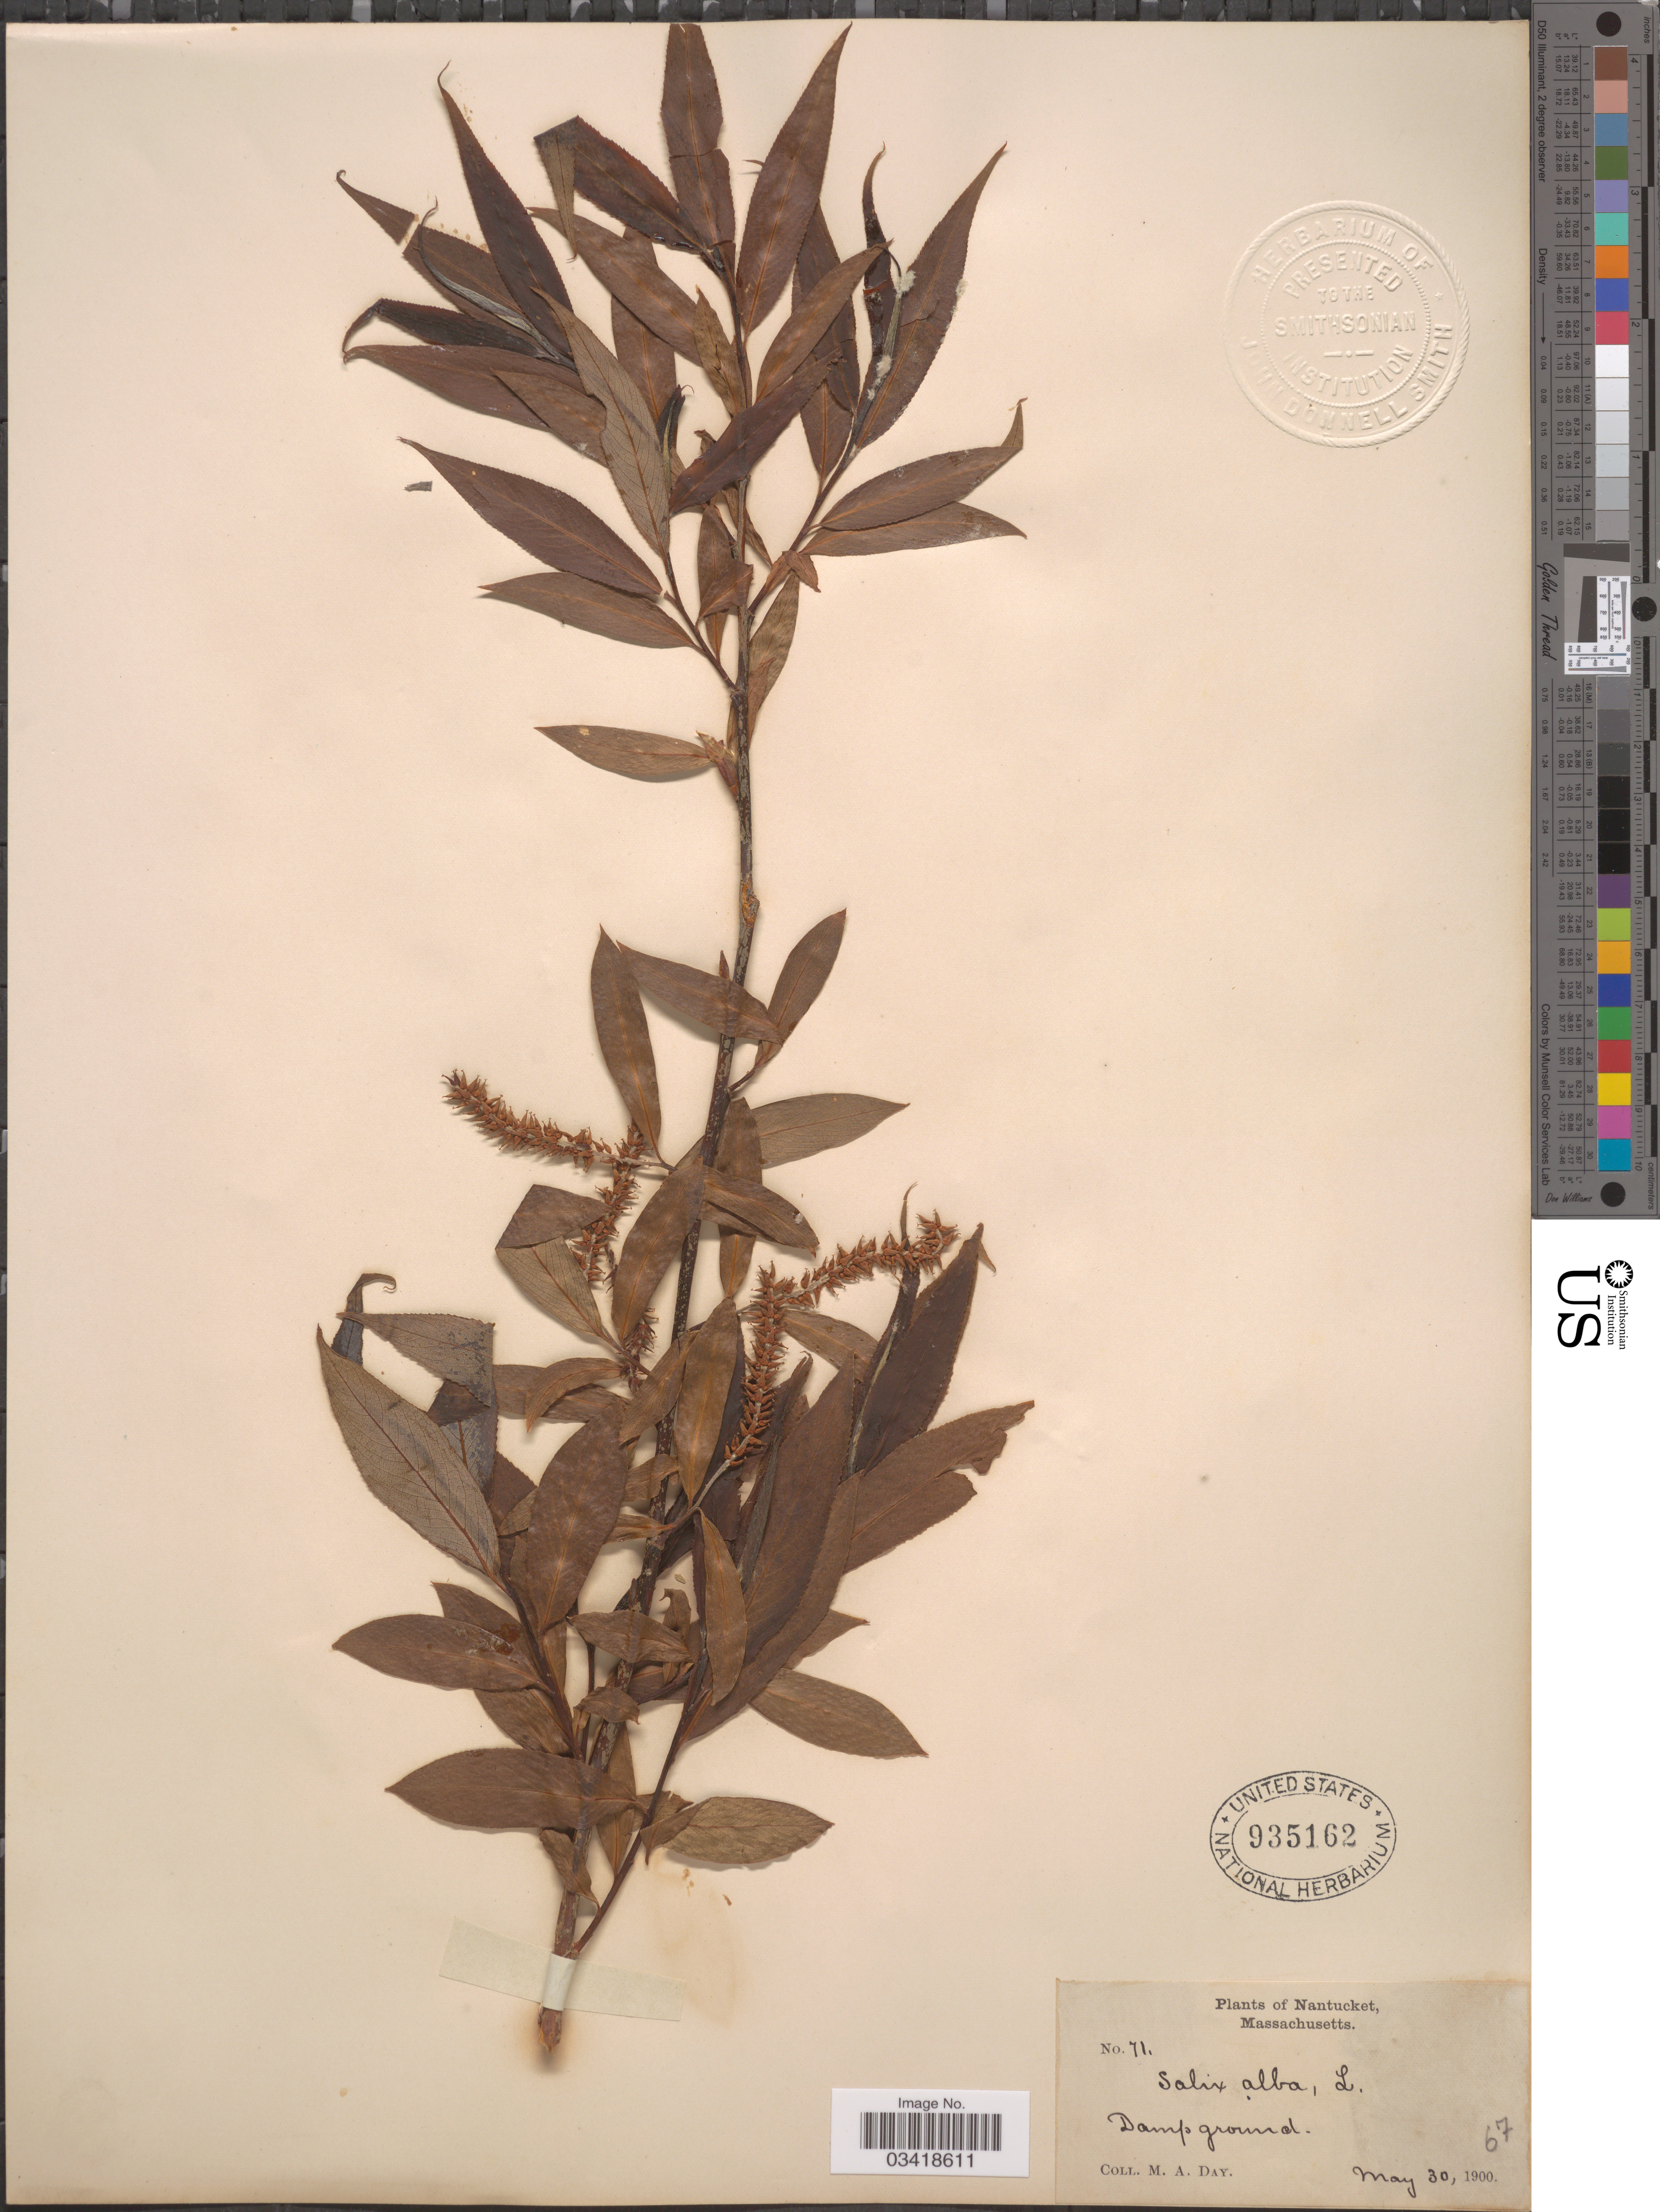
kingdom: Plantae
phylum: Tracheophyta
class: Magnoliopsida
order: Malpighiales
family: Salicaceae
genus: Salix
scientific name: Salix alba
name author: L.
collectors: M. Day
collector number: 71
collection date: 1900-05-30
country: United States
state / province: Massachusetts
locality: Nantucket.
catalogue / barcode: US 935162